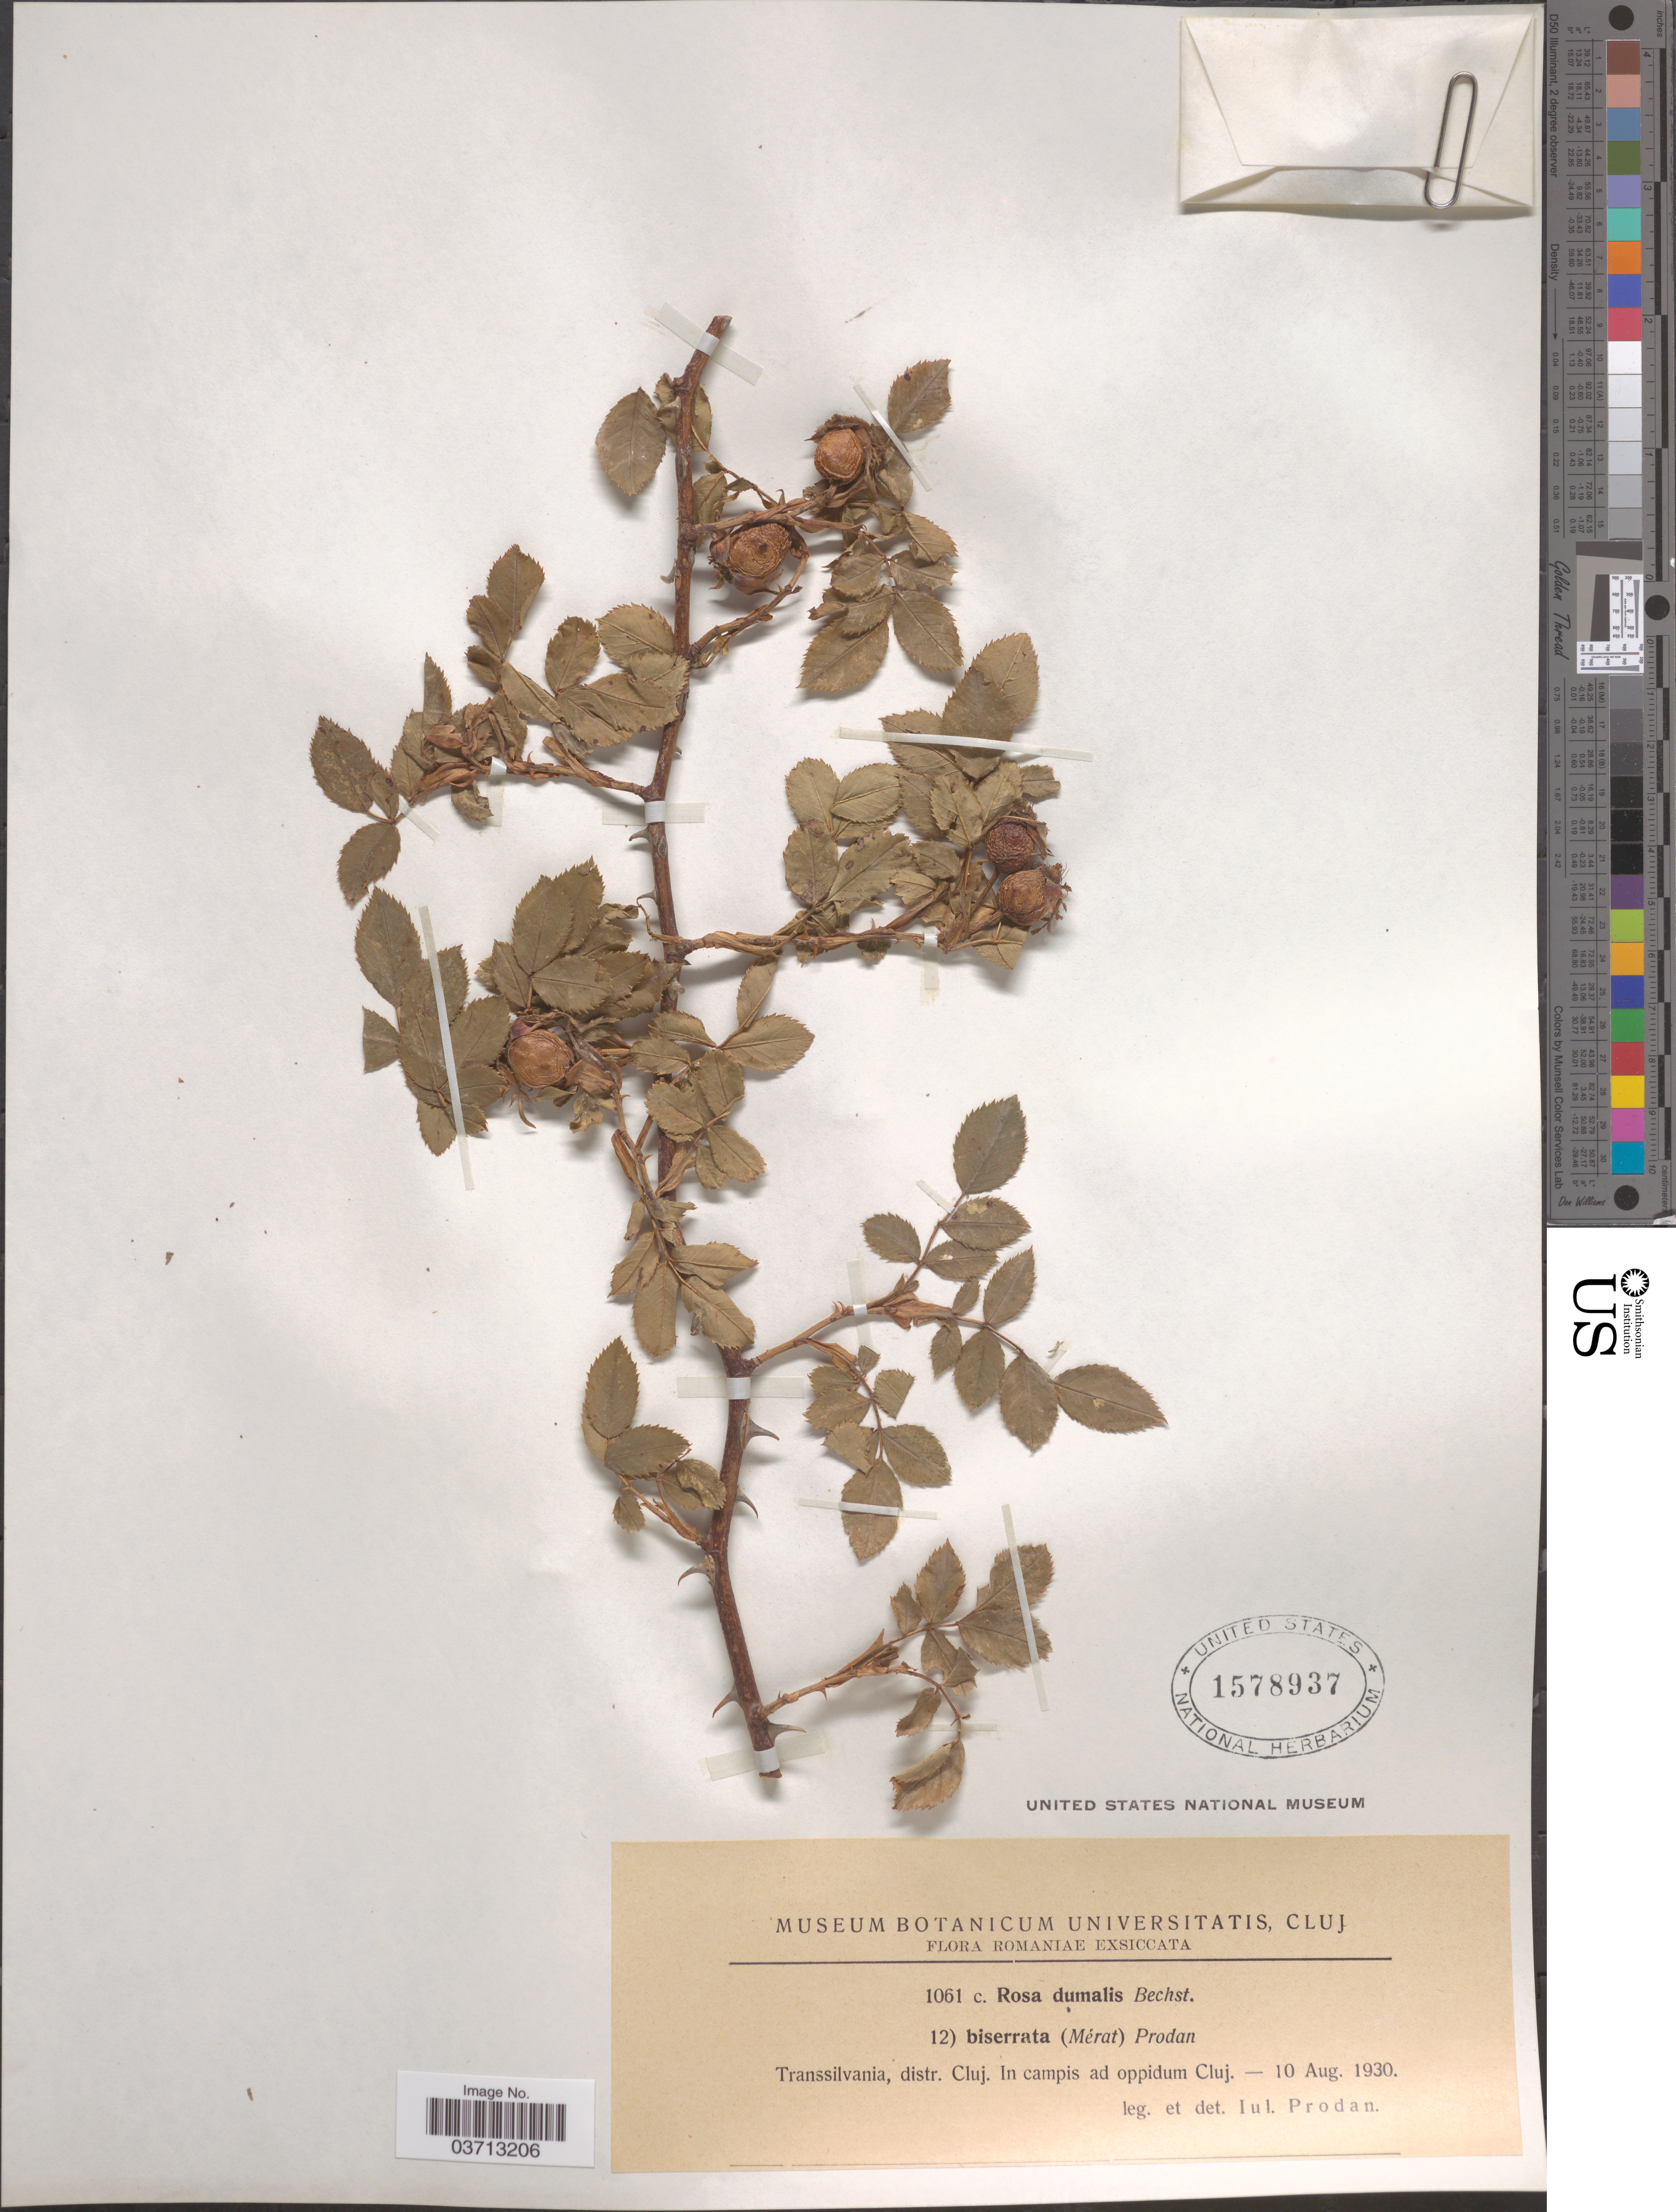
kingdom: Plantae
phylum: Tracheophyta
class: Magnoliopsida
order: Rosales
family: Rosaceae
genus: Rosa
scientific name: Rosa dumalis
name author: Bechst.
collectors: J. Prodan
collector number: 1061 c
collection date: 1930-08-10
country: Romania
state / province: Cluj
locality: Transsilvania, distr. Cluj. In campis ad oppidum Cluj.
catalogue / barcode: US 1578937